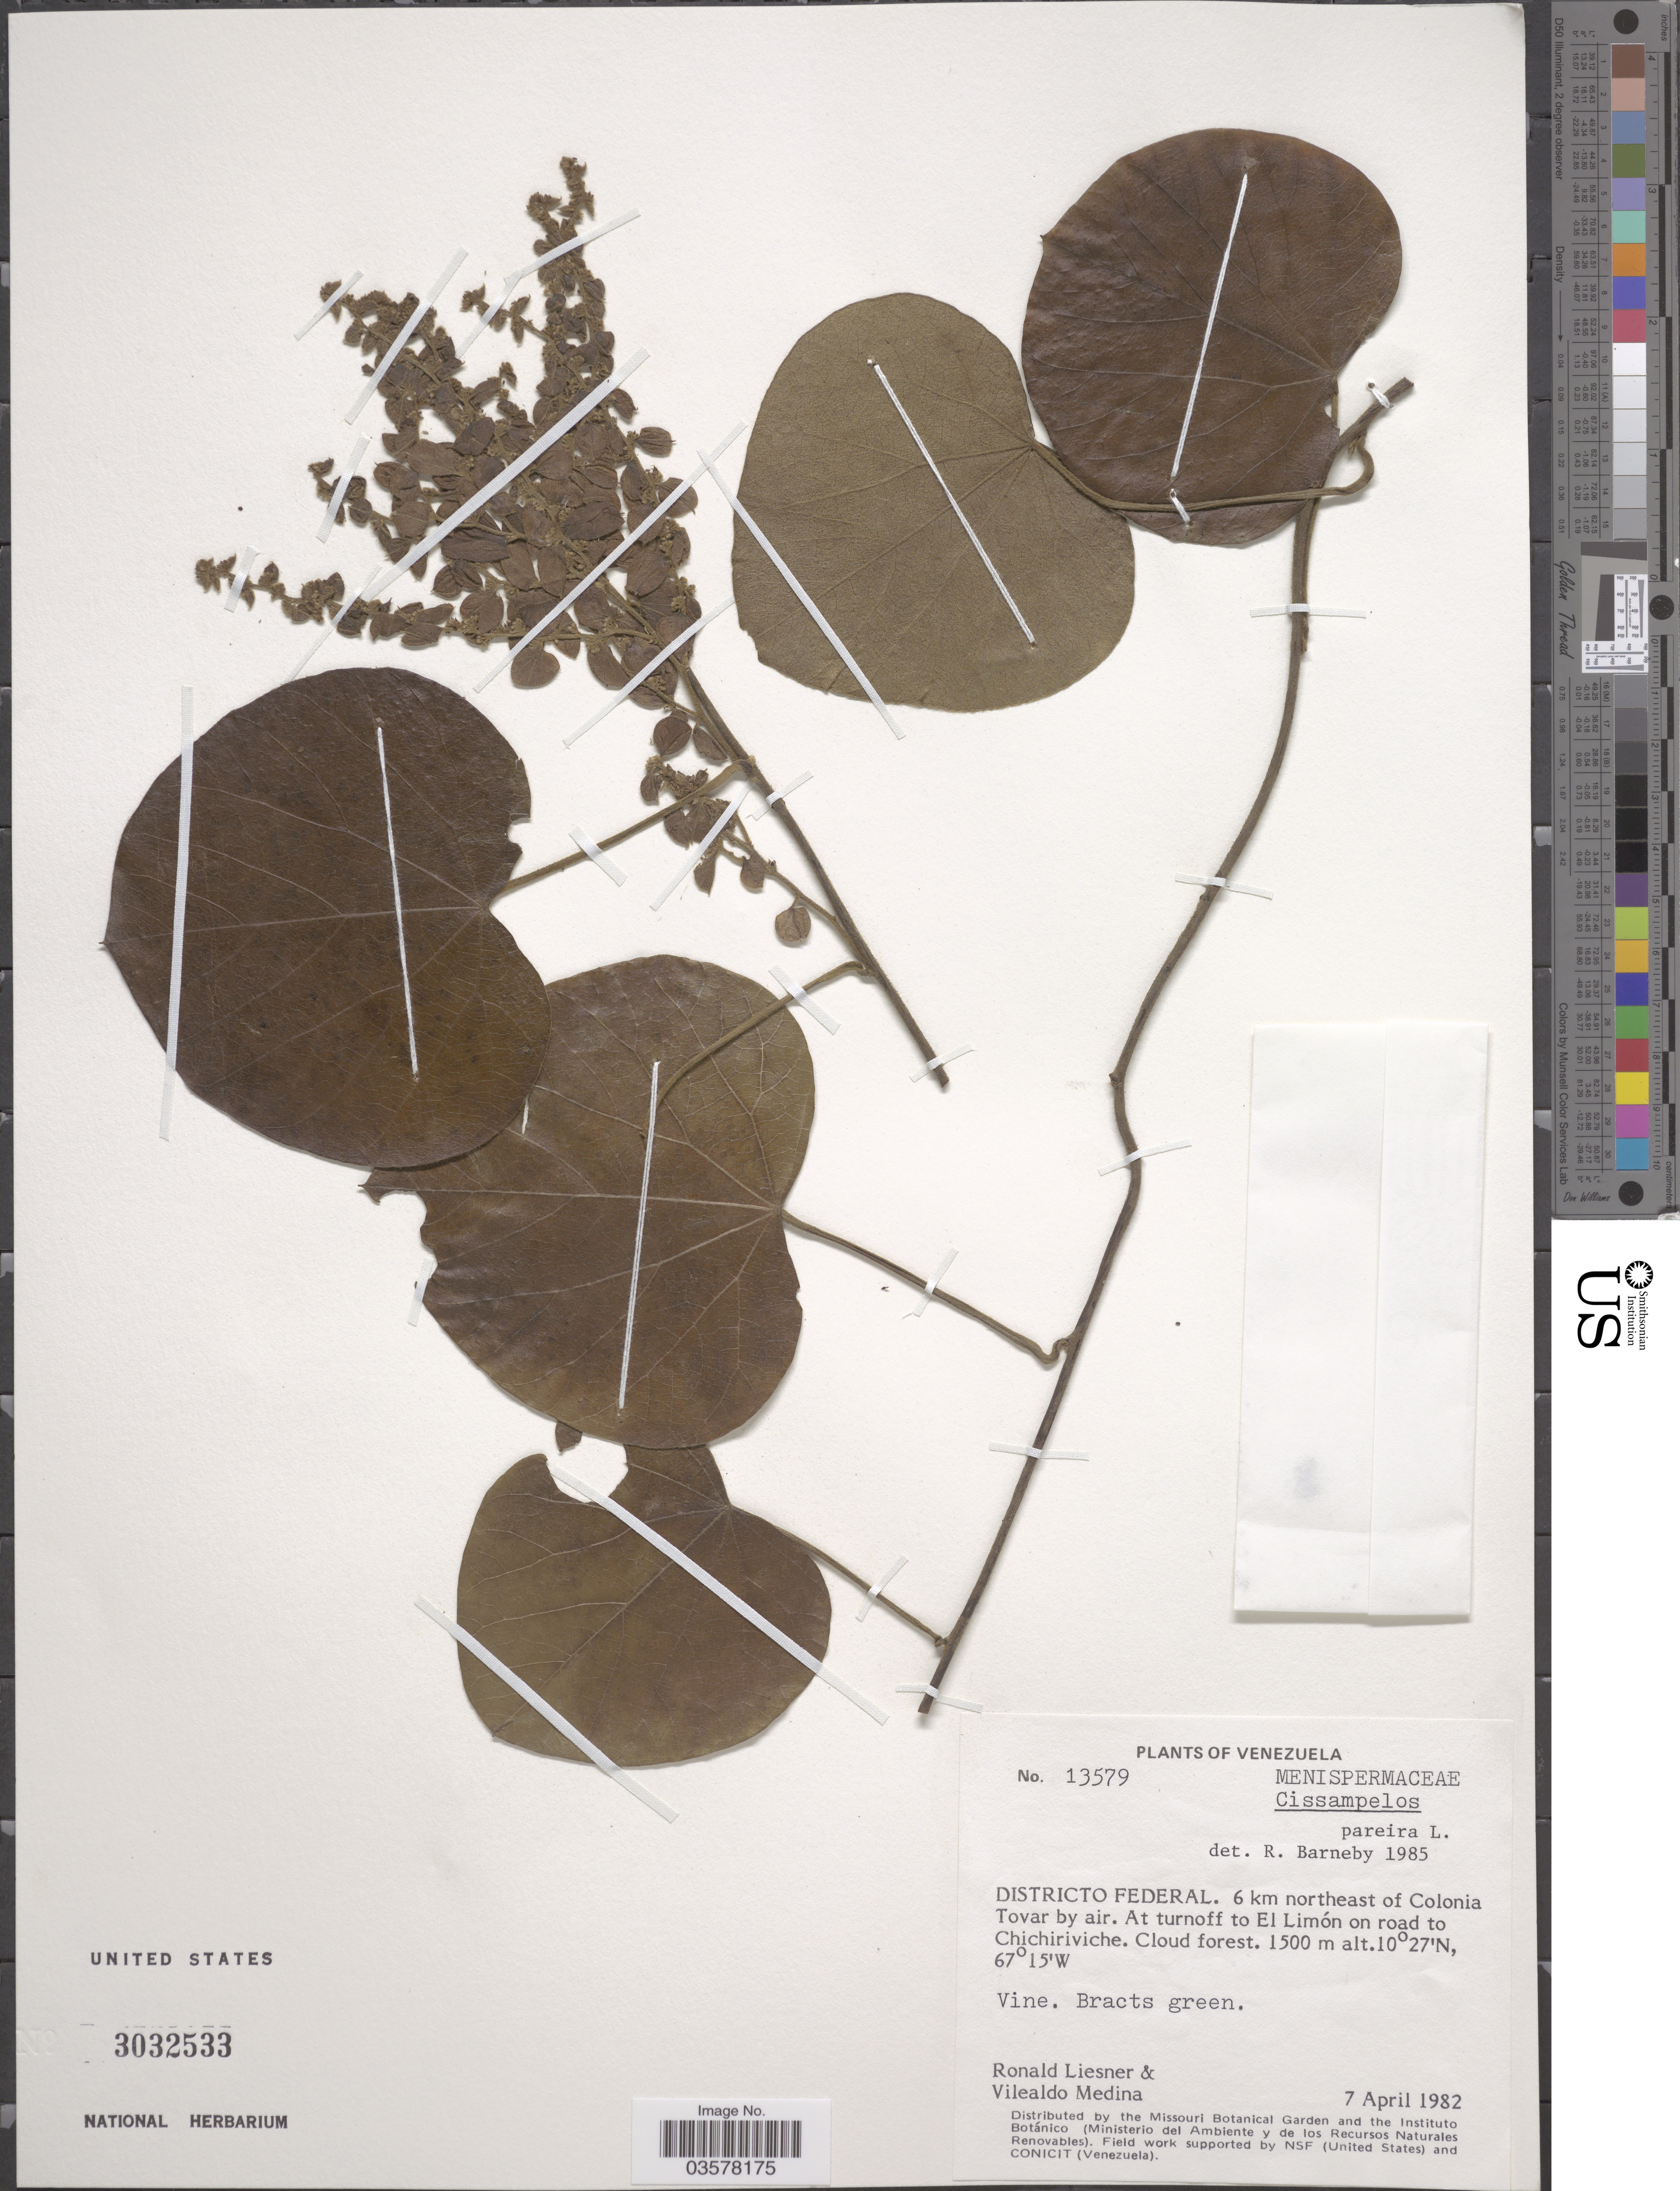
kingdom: Plantae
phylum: Tracheophyta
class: Magnoliopsida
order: Ranunculales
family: Menispermaceae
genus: Cissampelos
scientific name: Cissampelos pareira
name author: L.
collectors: R. L. Liesner & V. Medina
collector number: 13579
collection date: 1982-04-07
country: Venezuela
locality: Districto Federal. 6 km northeast of Colonia Tovar by air. At turnoff to El Limón on road to Chichiriviche.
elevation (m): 1500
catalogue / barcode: US 3032533